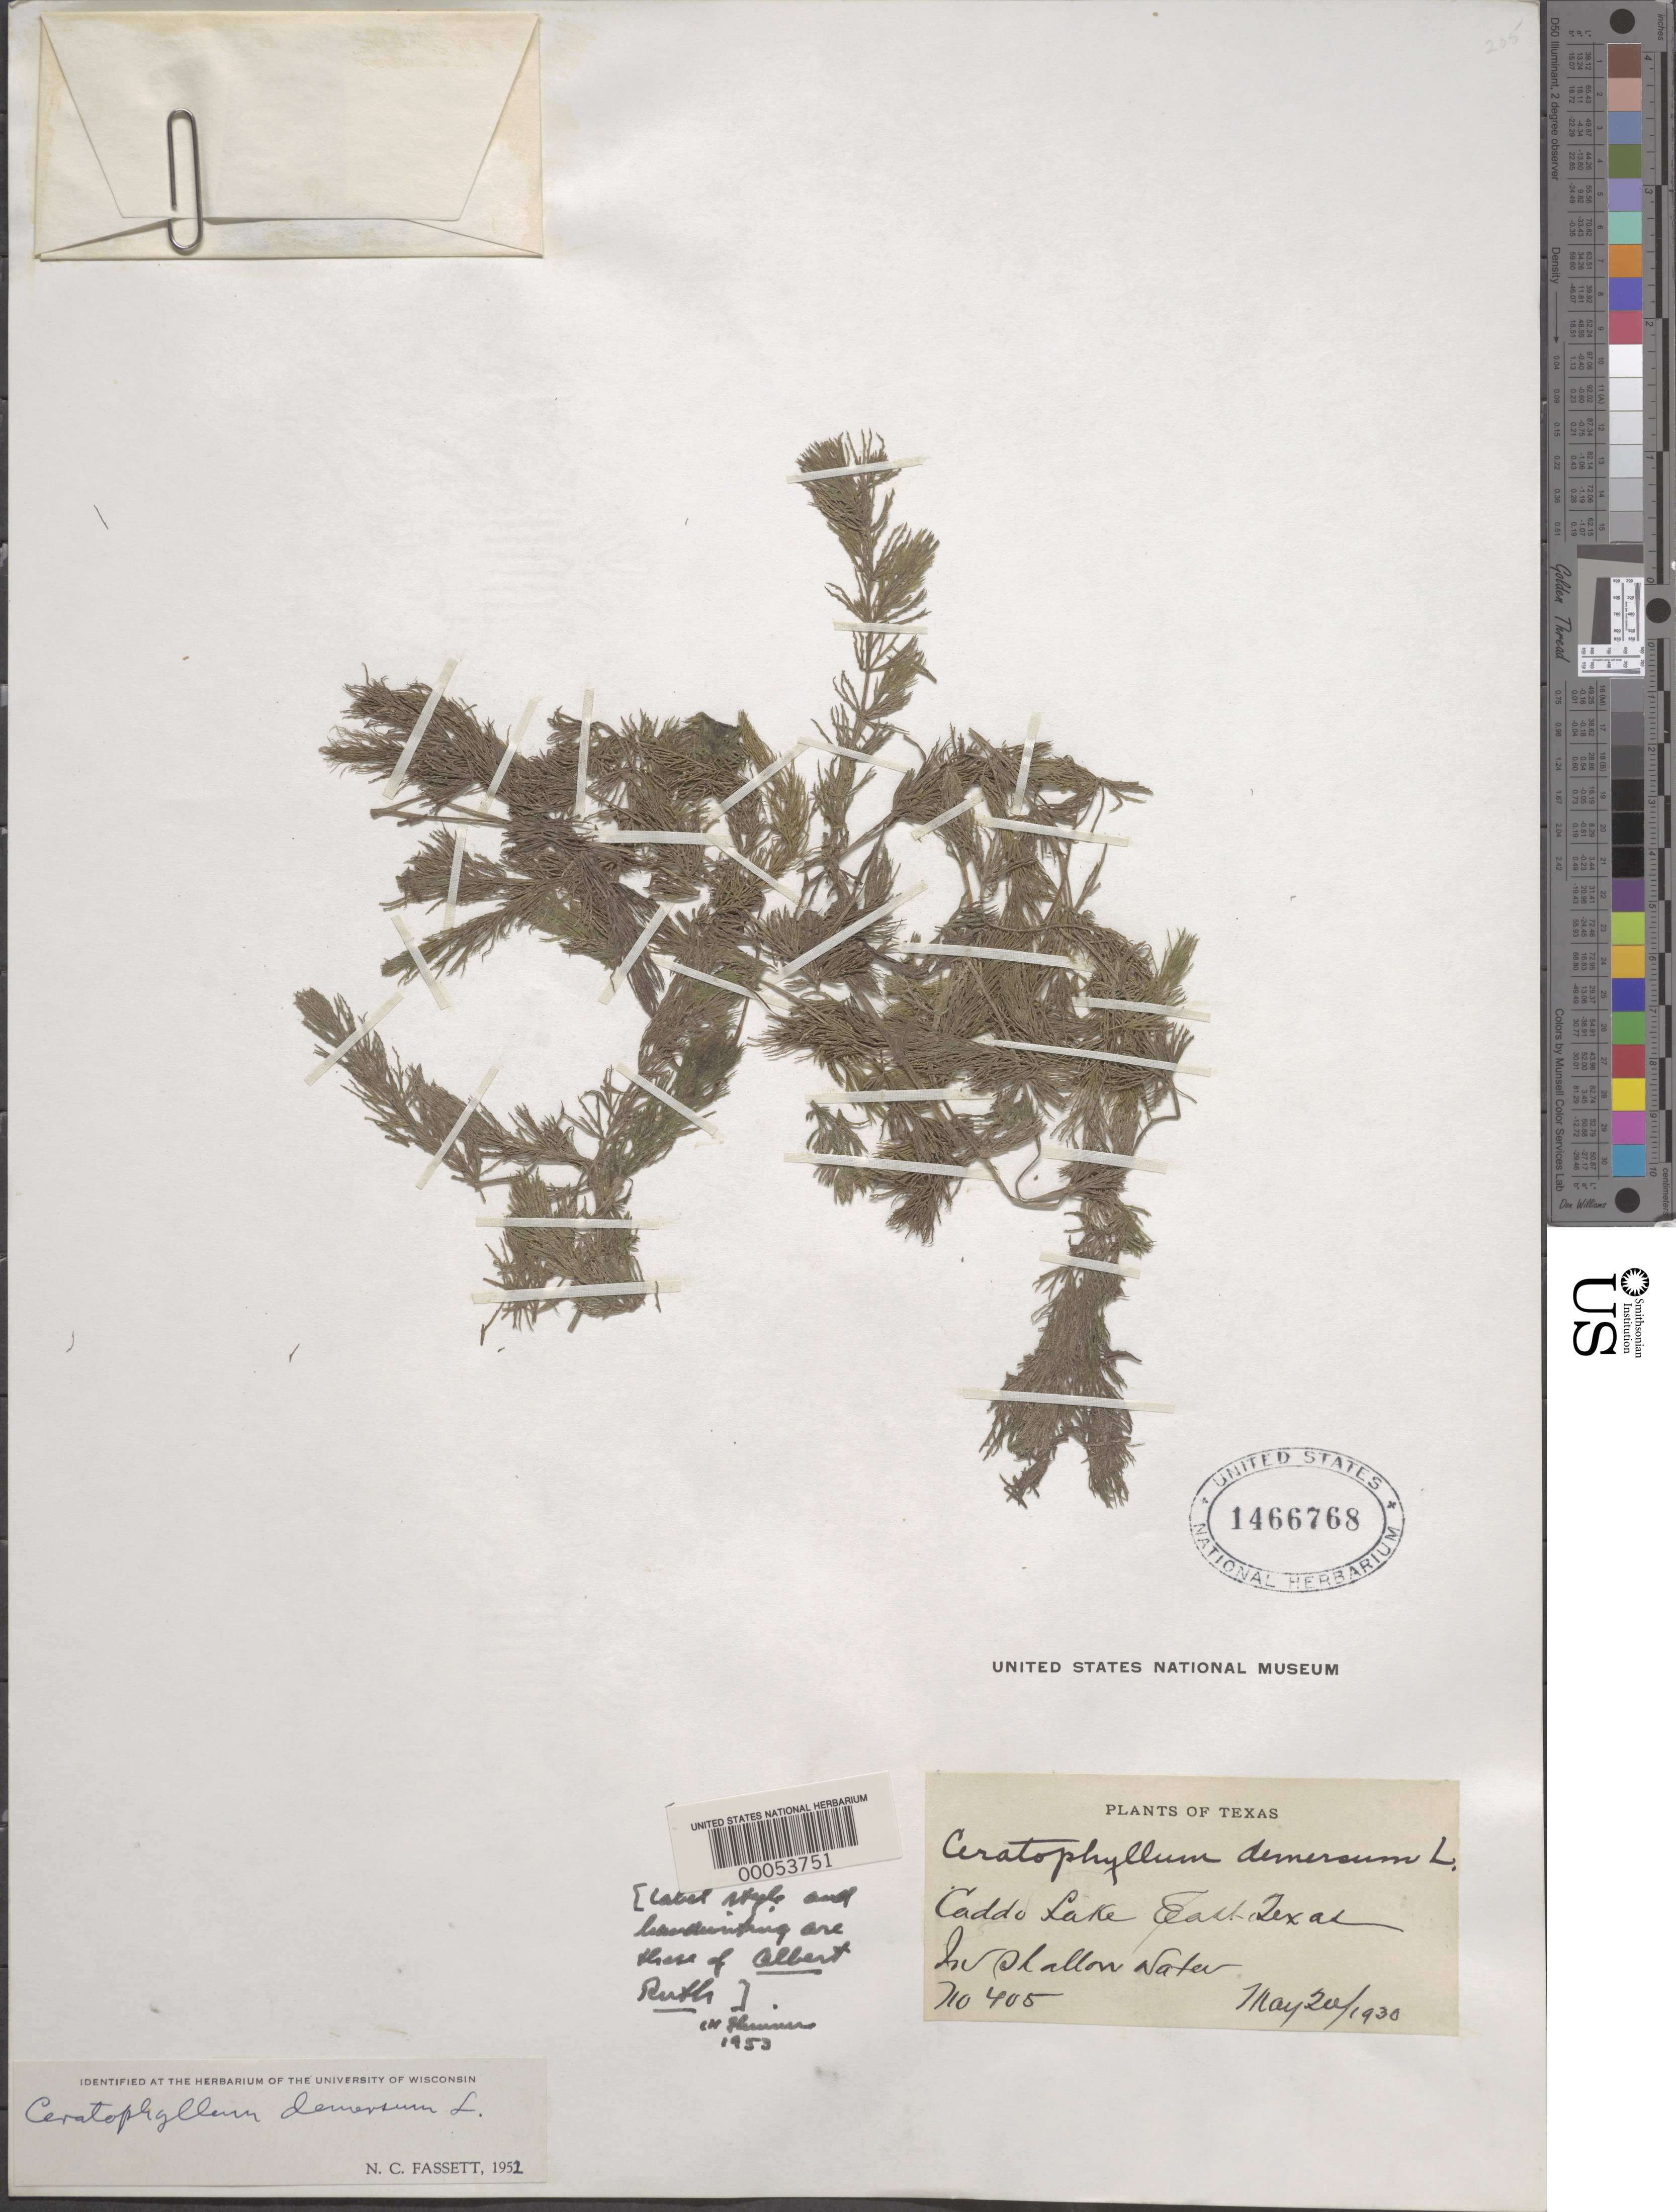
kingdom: Plantae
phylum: Tracheophyta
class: Magnoliopsida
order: Ceratophyllales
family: Ceratophyllaceae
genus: Ceratophyllum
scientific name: Ceratophyllum demersum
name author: L.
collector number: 405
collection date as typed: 20 May 1930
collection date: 1930-05-20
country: United States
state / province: Texas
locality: In shallow water, caddo lake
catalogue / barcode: US 1466768